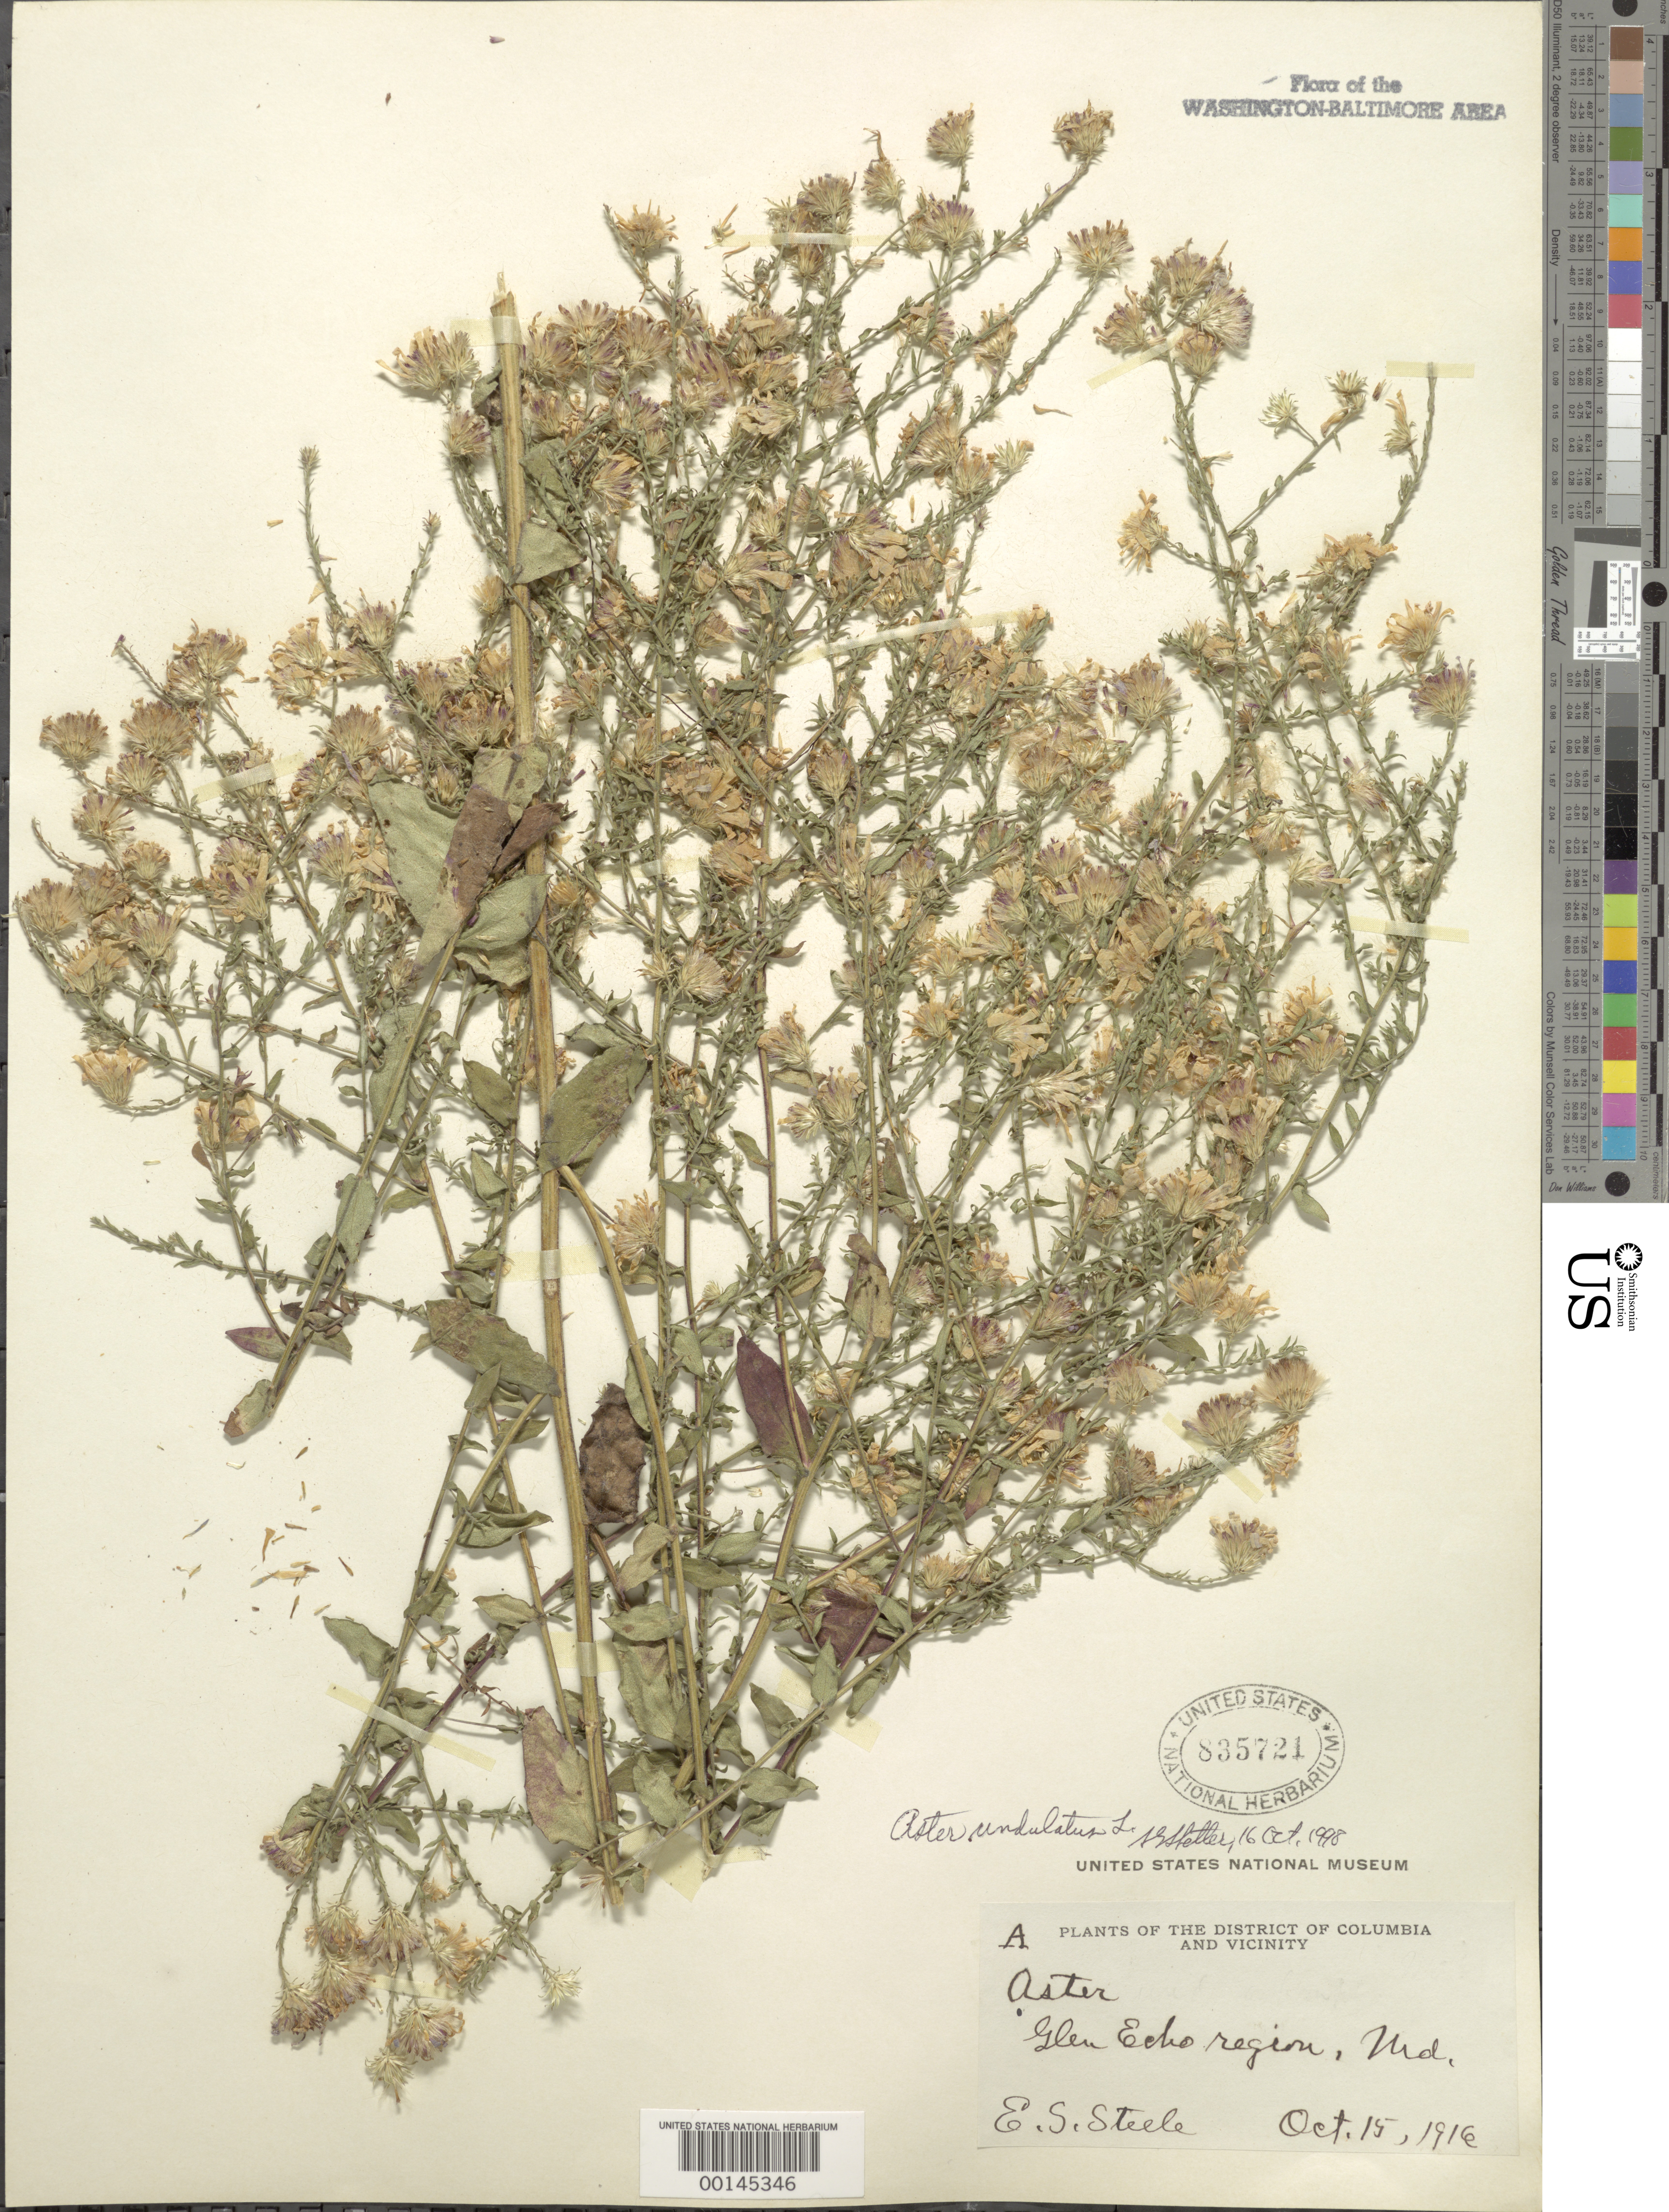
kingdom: Plantae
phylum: Tracheophyta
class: Magnoliopsida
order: Asterales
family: Asteraceae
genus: Symphyotrichum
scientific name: Symphyotrichum undulatum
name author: (L.) G.L. Nesom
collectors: E. Steele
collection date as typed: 15 Oct 1916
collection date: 1916-10-15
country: United States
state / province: Maryland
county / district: Montgomery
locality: Glen Echo Region C. & O. Canal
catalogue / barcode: US 835721